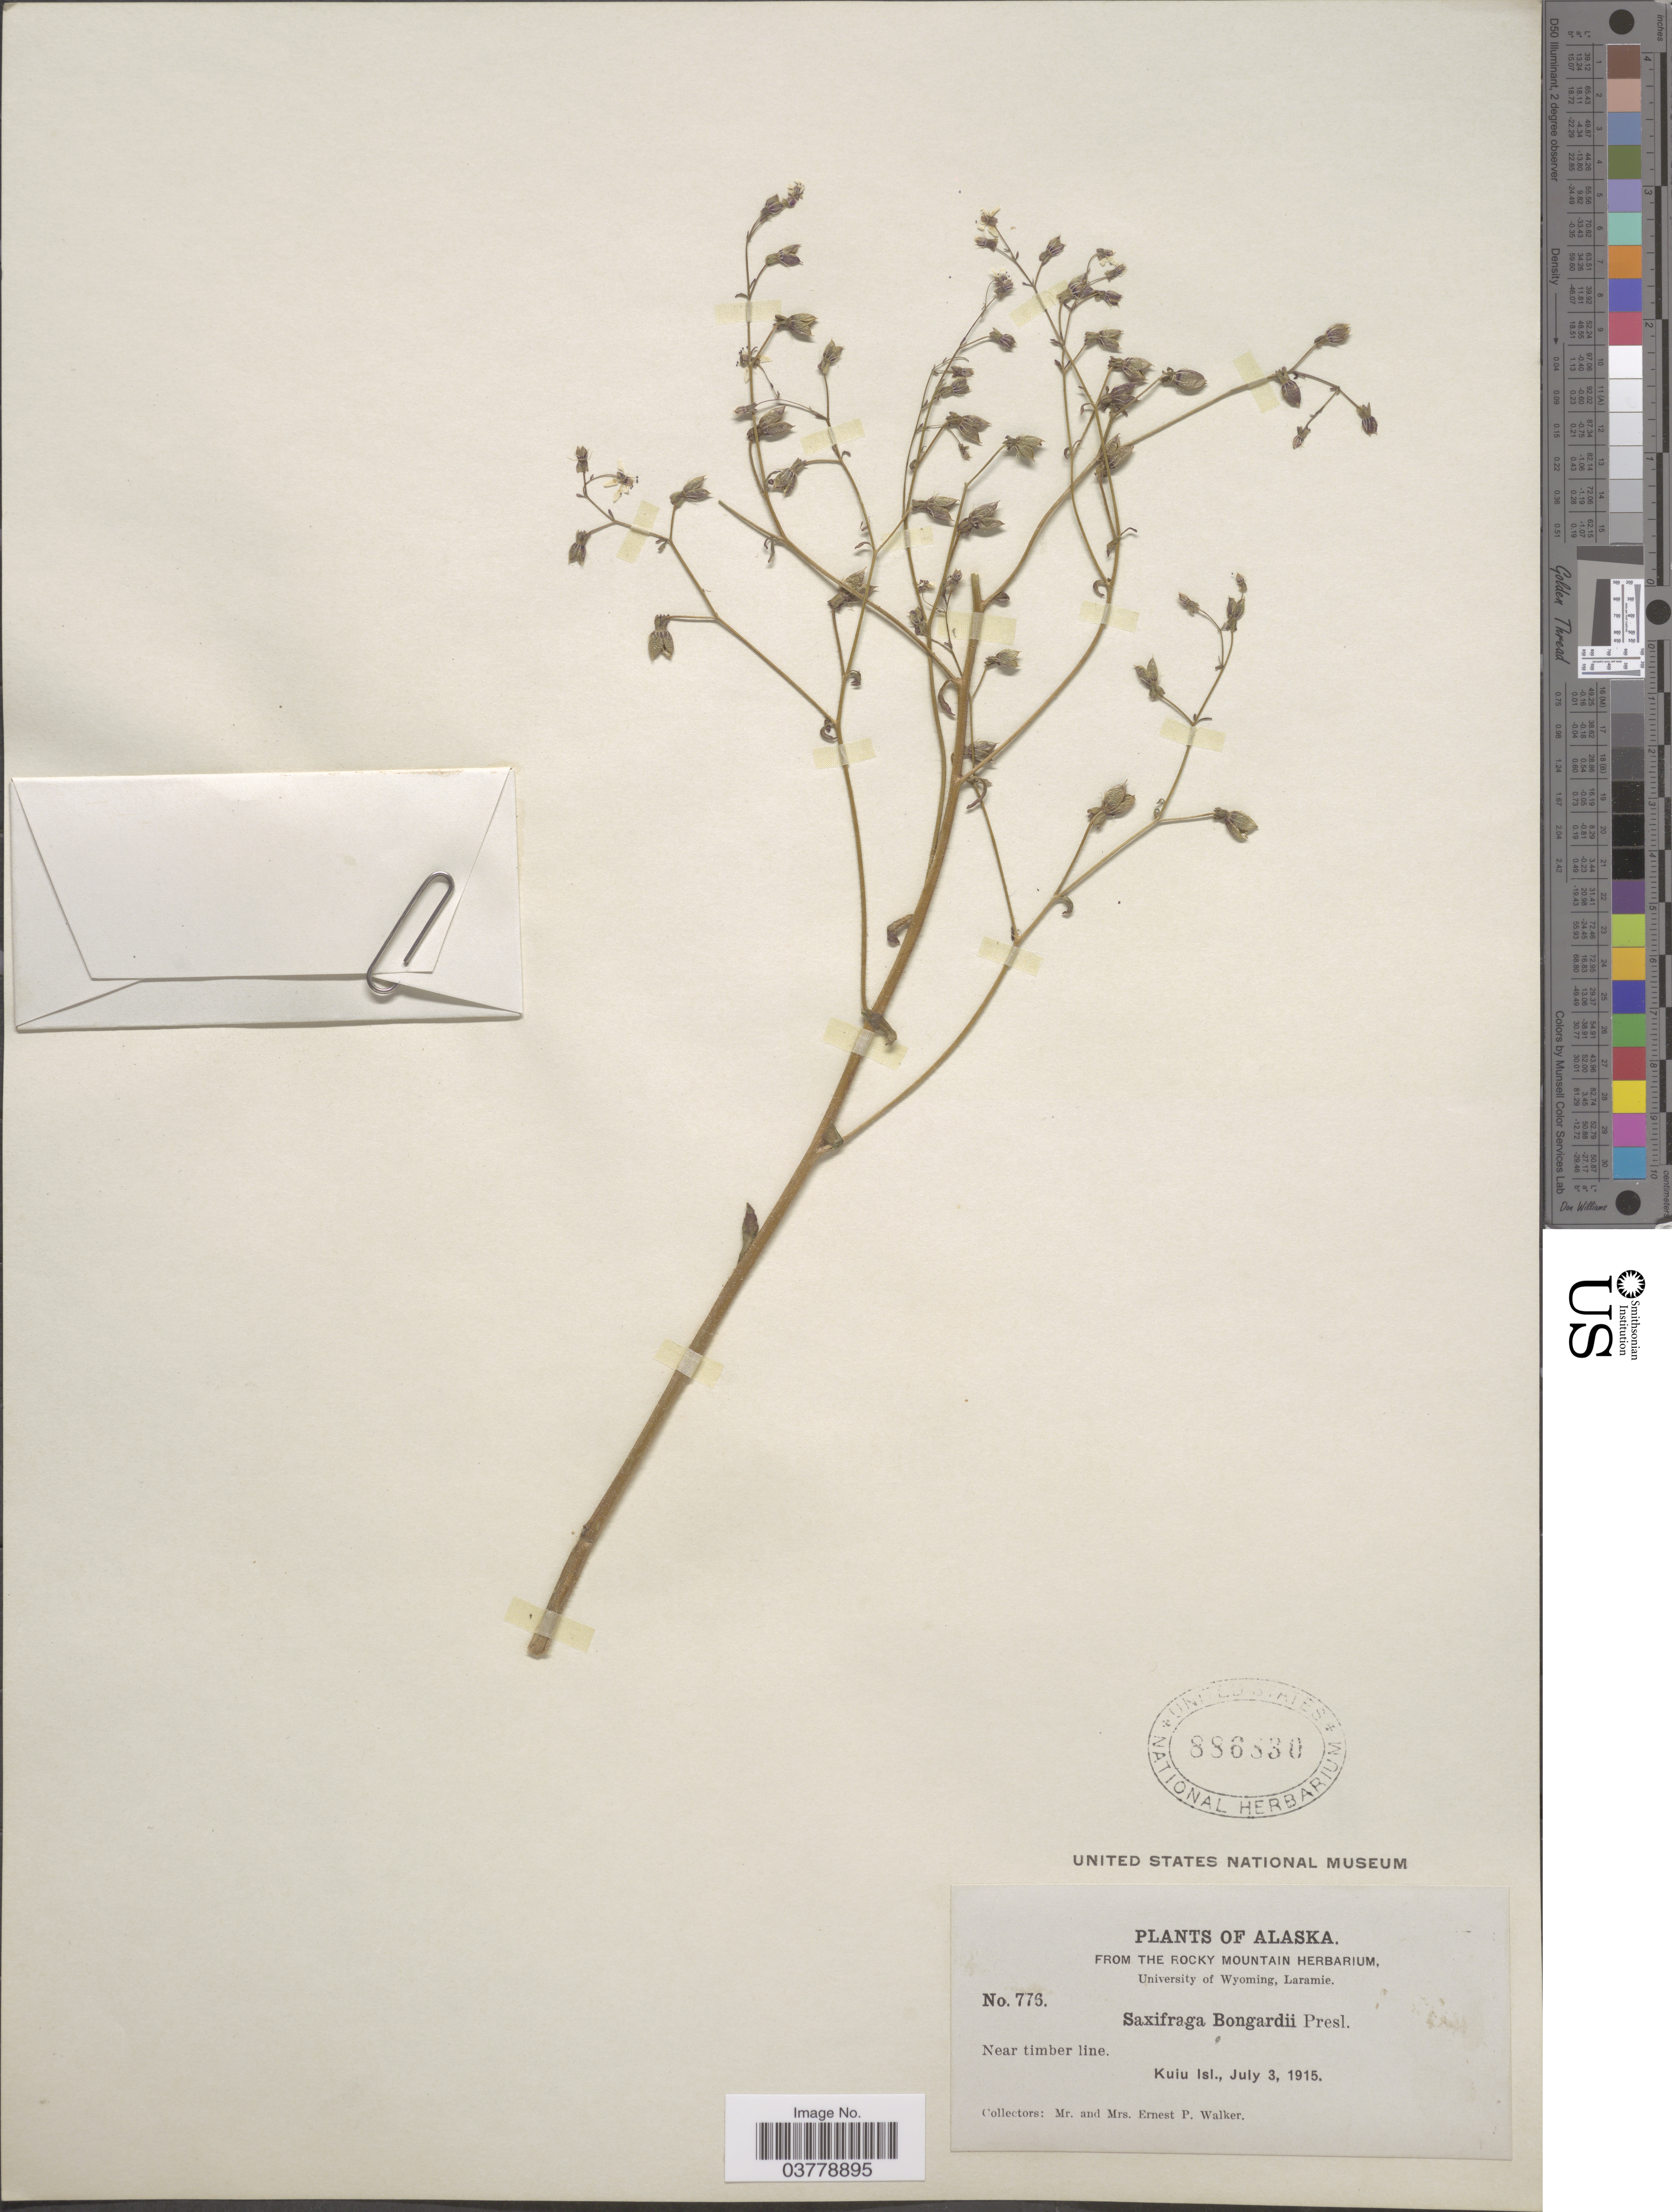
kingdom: Plantae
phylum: Tracheophyta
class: Magnoliopsida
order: Saxifragales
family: Saxifragaceae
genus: Micranthes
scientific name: Micranthes ferruginea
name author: (Graham) Brouillet & Gornall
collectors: E. P. Walker & E. Walker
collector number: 776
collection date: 1915-07-03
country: United States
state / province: Alaska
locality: Near timber line. Kuiu Isl.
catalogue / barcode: US 886830